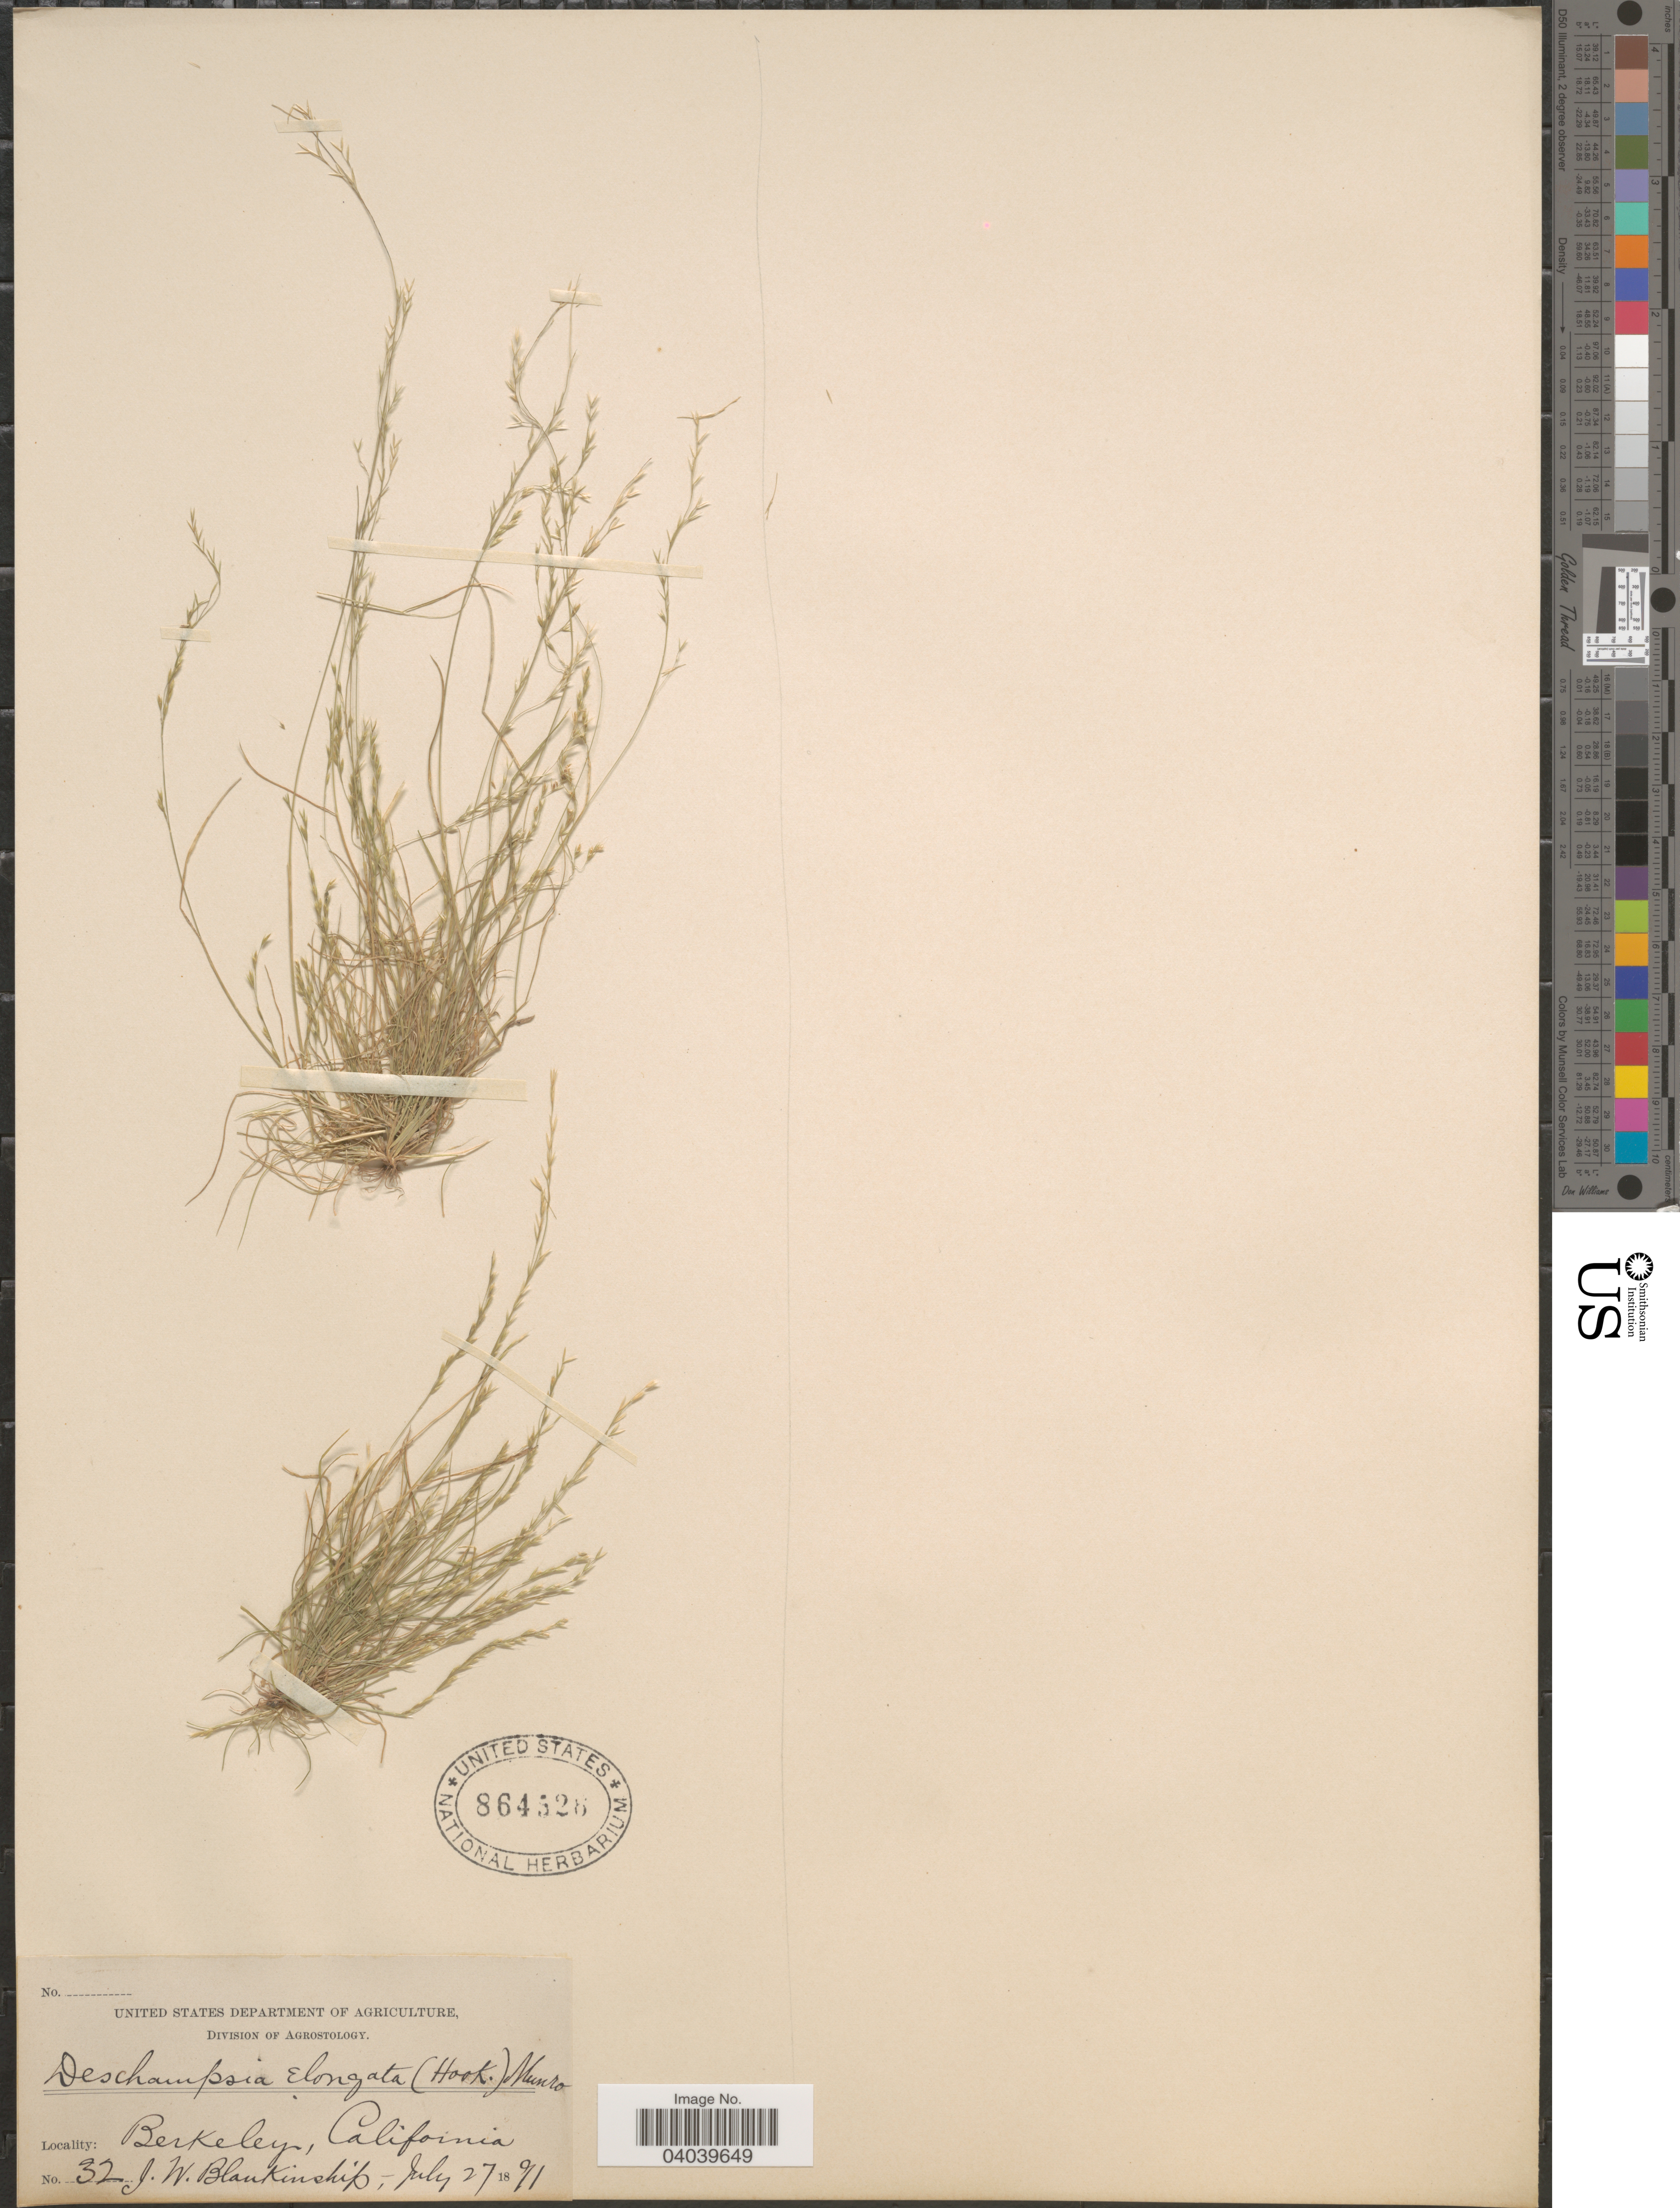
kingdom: Plantae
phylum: Tracheophyta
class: Liliopsida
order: Poales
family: Poaceae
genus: Deschampsia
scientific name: Deschampsia elongata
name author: (Hook.) Munro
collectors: J. W. Blankinship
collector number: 32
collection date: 1891-07-27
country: United States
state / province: California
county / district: Alameda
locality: Berkeley.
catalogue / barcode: US 864526